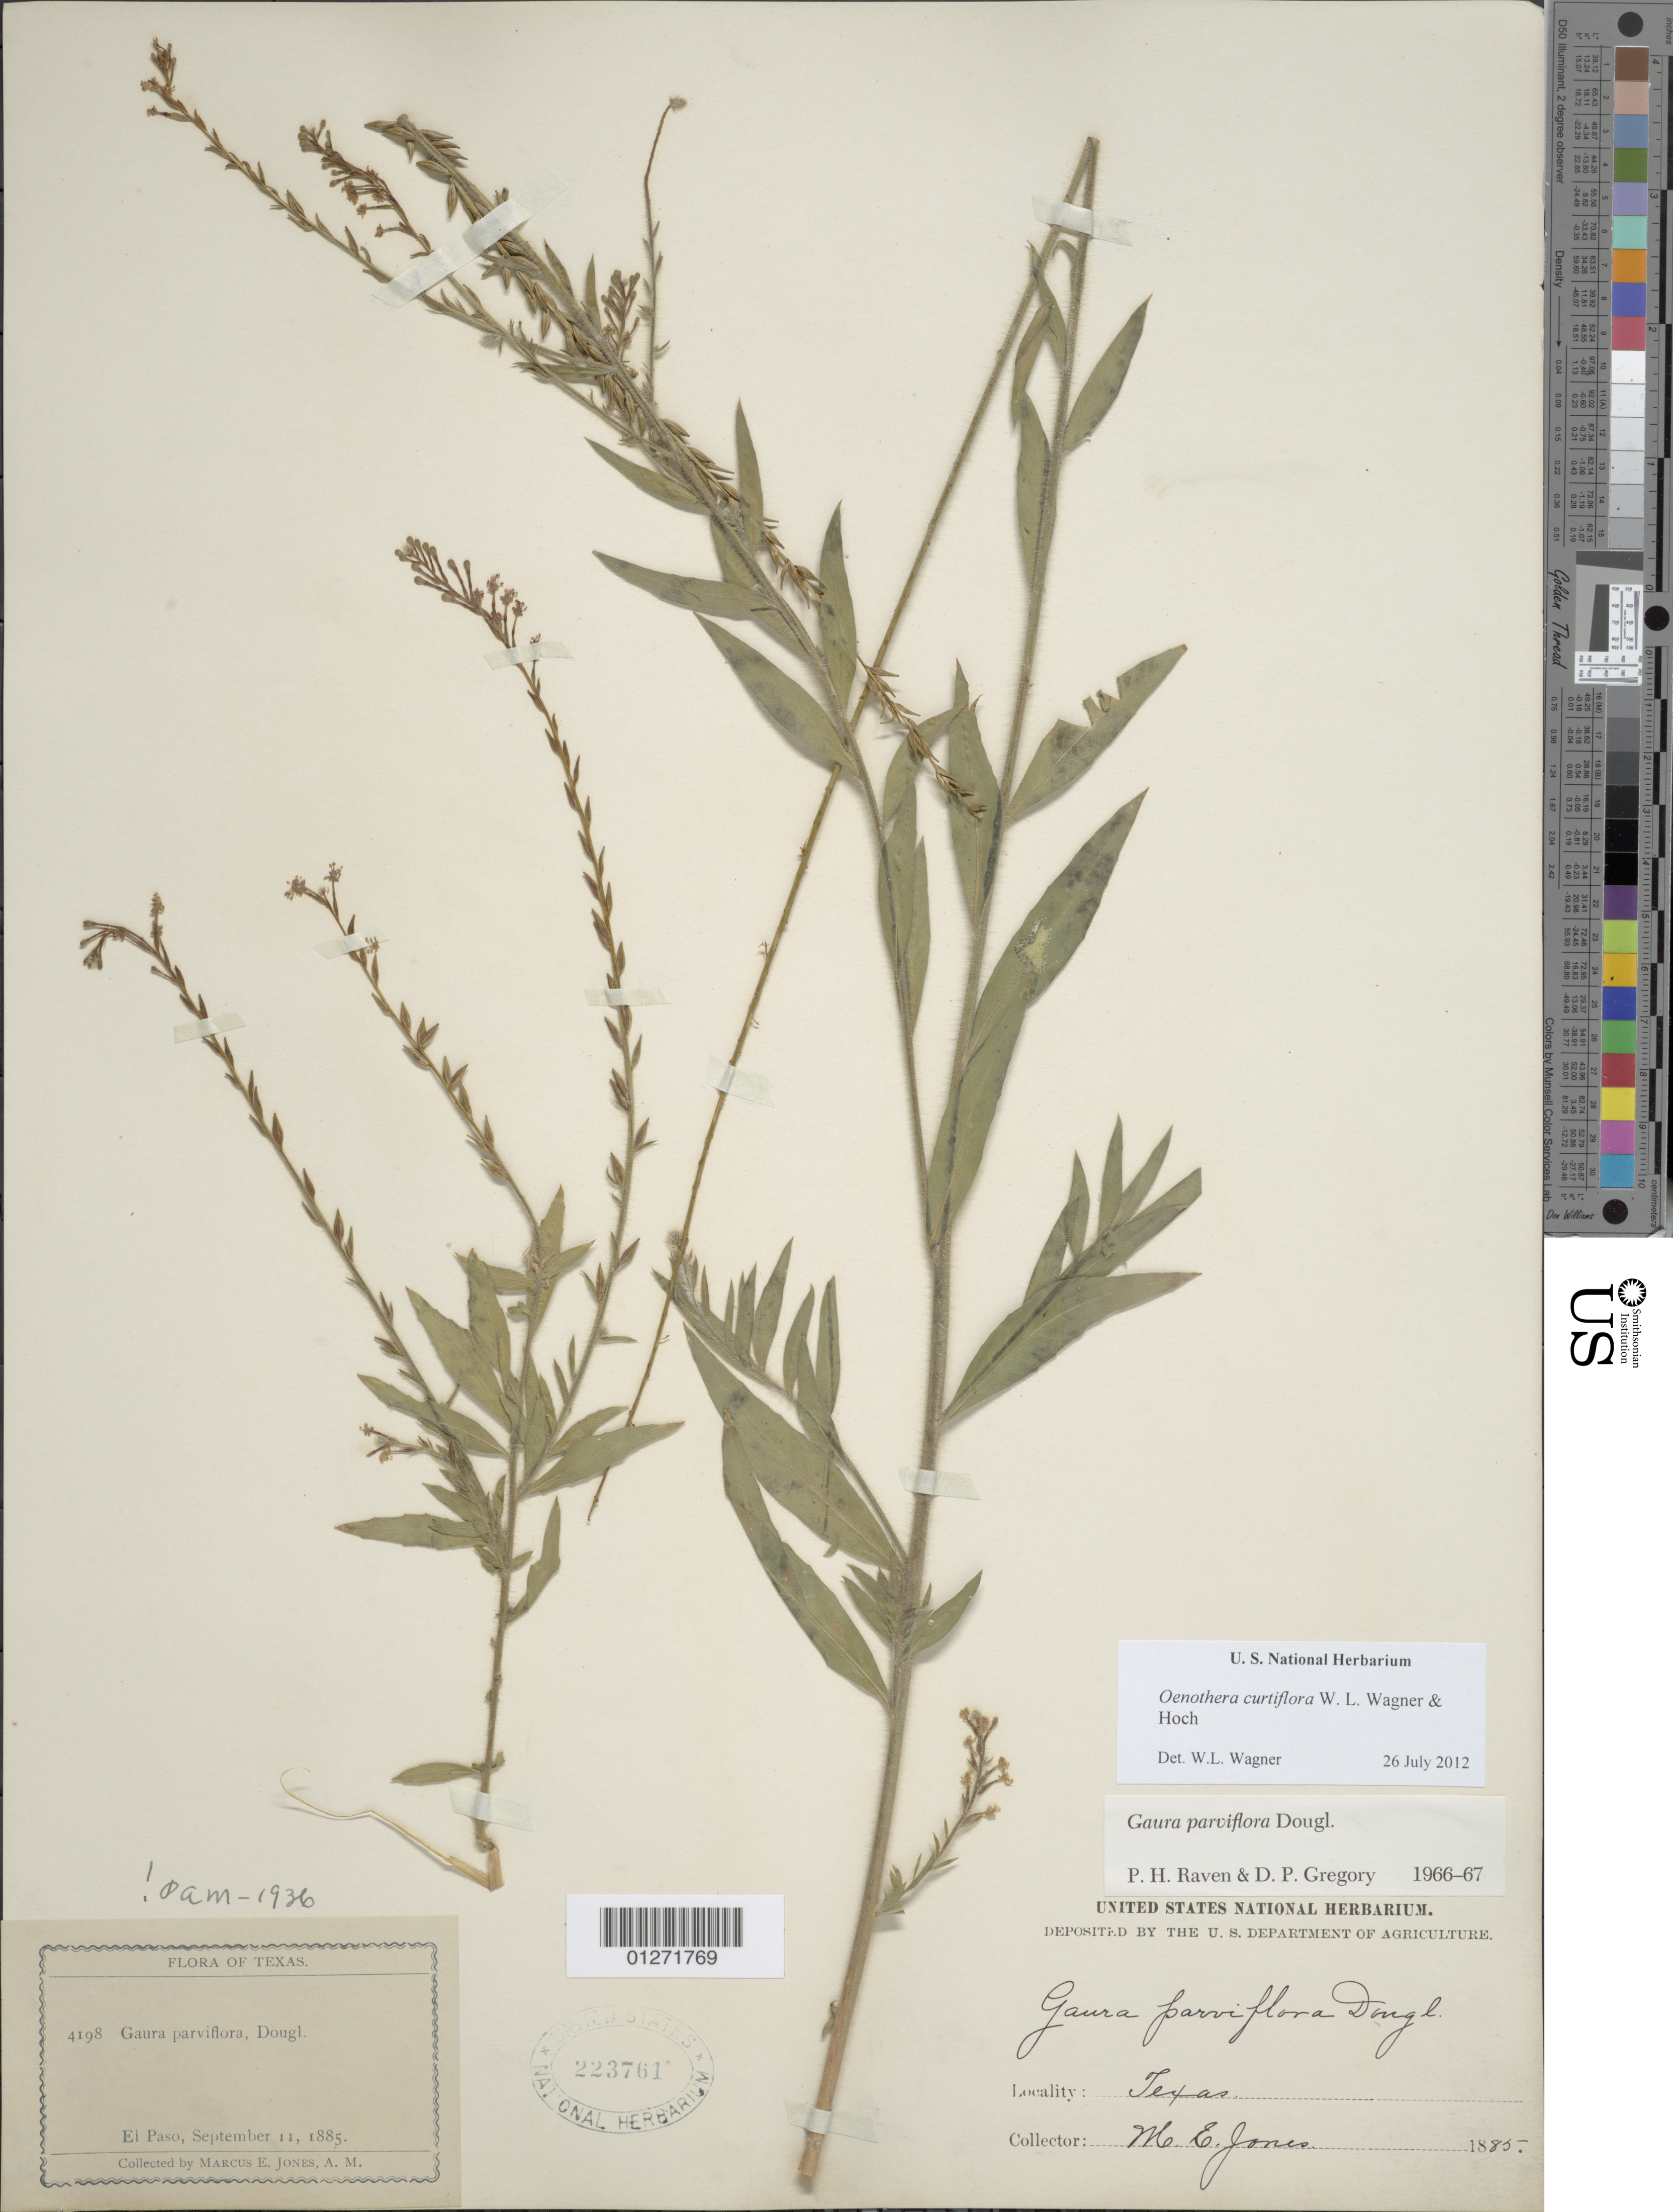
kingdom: Plantae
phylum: Tracheophyta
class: Magnoliopsida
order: Myrtales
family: Onagraceae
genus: Oenothera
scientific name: Oenothera curtiflora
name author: W.L. Wagner & Hoch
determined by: Wagner, W. L., (BOT), Smithsonian Institution - National Museum of Natural History (UNITED STATES)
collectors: M. E. Jones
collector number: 4198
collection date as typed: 11 Sep 1885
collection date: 1885-09-11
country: United States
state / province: Texas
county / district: El Paso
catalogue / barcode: US 223761